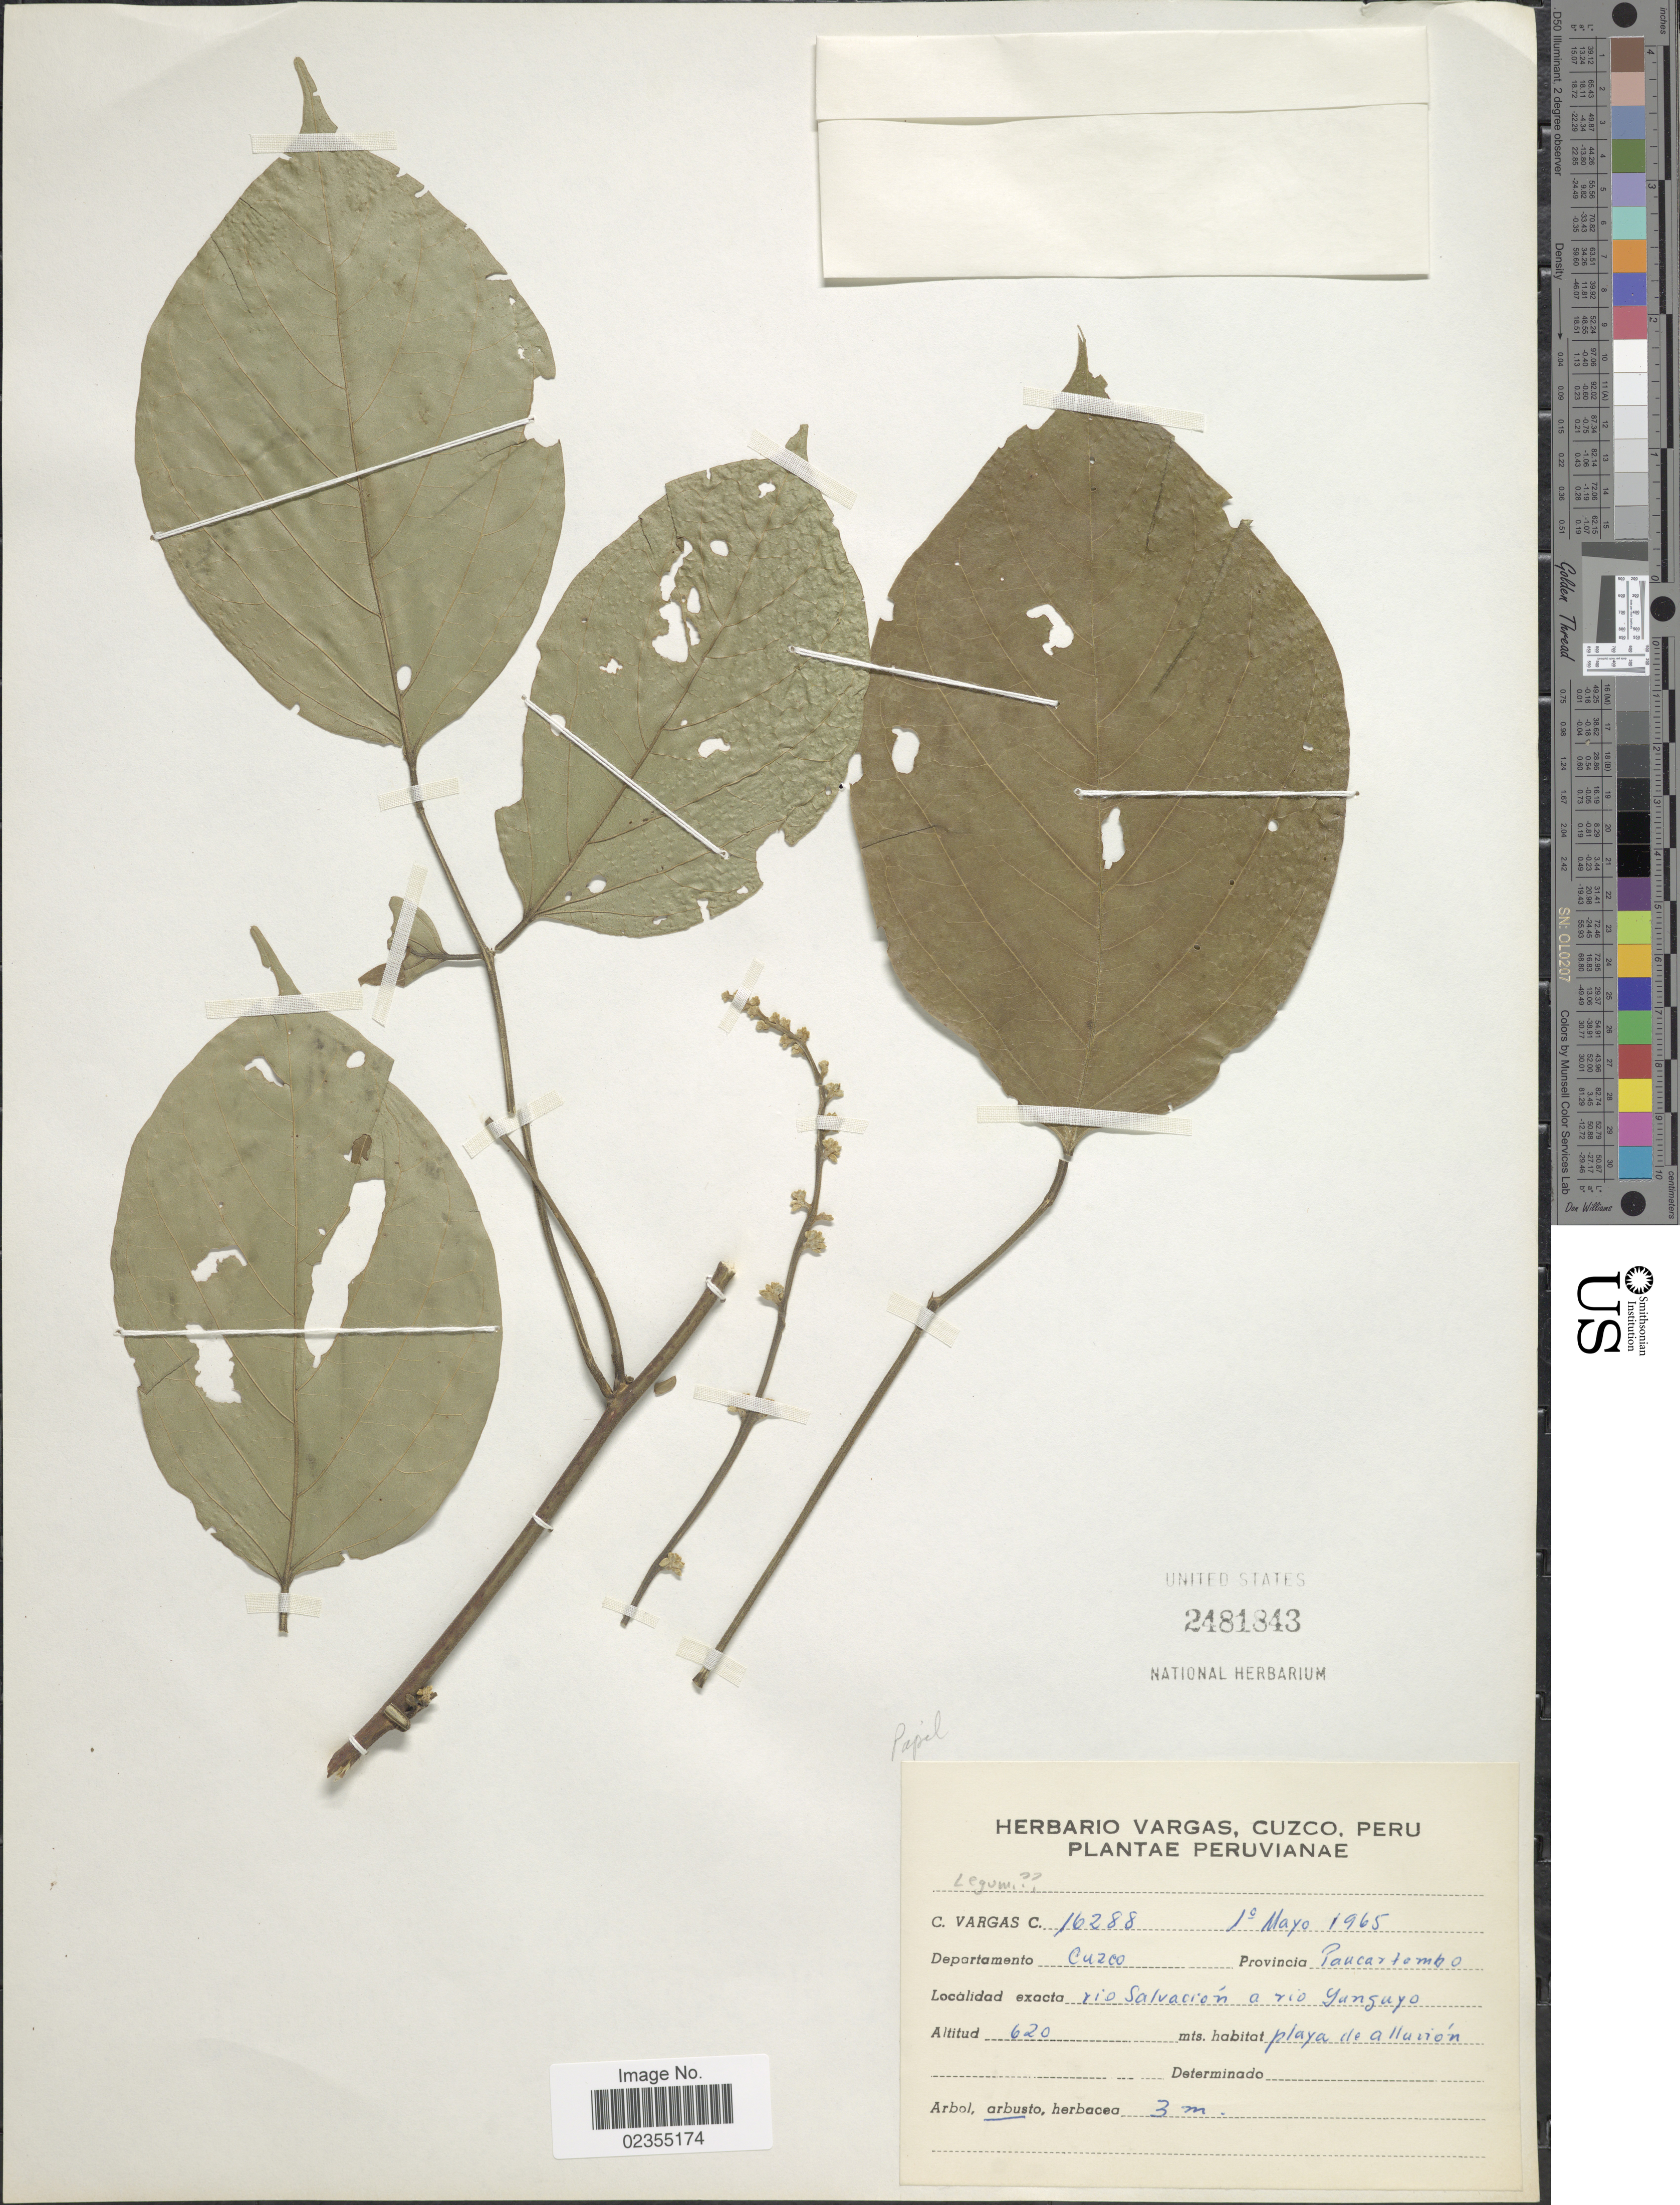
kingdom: Plantae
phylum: Tracheophyta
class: Magnoliopsida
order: Fabales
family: Fabaceae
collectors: C. Vargas Calderón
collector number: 16288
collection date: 1965-05-01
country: Peru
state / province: Cusco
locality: Departamento Cuzco. Provincia Paucartombo. Rio Salvación a rio Yanguyo.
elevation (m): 620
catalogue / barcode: US 2481843